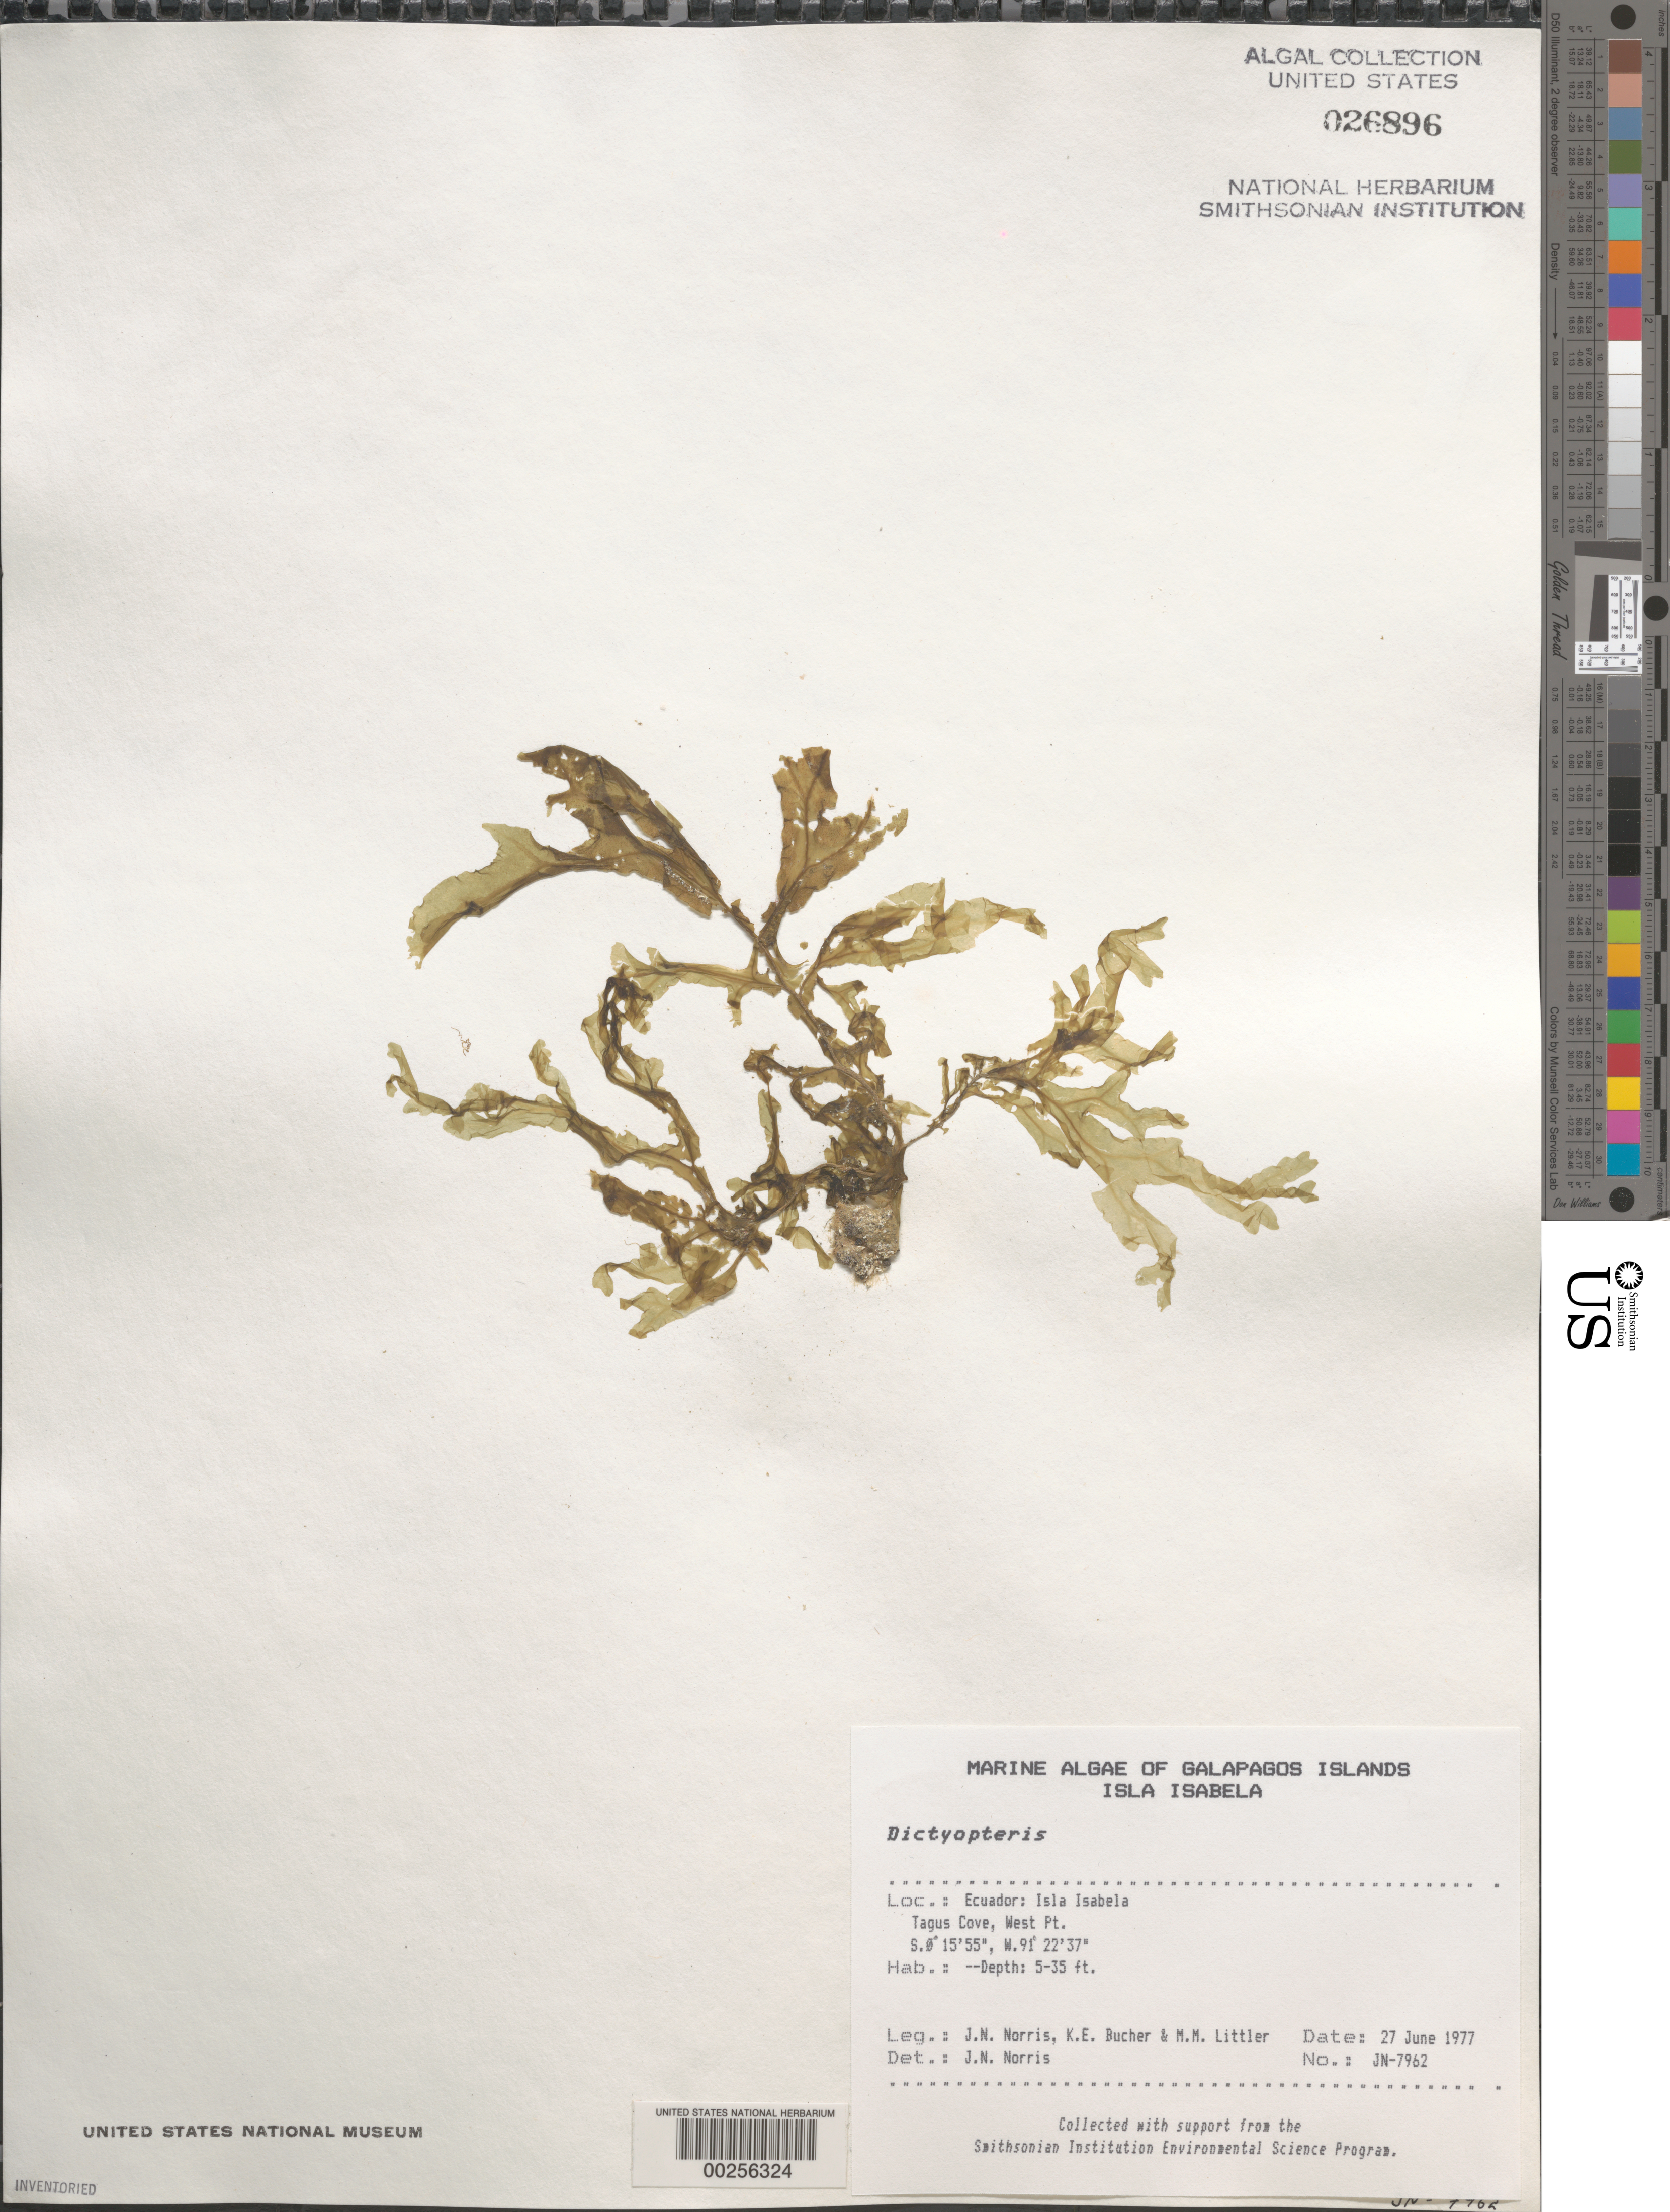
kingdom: Chromista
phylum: Ochrophyta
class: Phaeophyceae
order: Dictyotales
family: Dictyotaceae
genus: Dictyopteris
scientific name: Dictyopteris sp.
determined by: Norris, James N.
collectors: J. N. Norris, K. E. Bucher & M. M. Littler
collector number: JN-7962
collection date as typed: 27 Jun 1977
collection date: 1977-06-27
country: Ecuador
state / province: Colón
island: Isabela [Albemarle]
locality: Tagus Cove, West Point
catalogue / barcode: US 26896